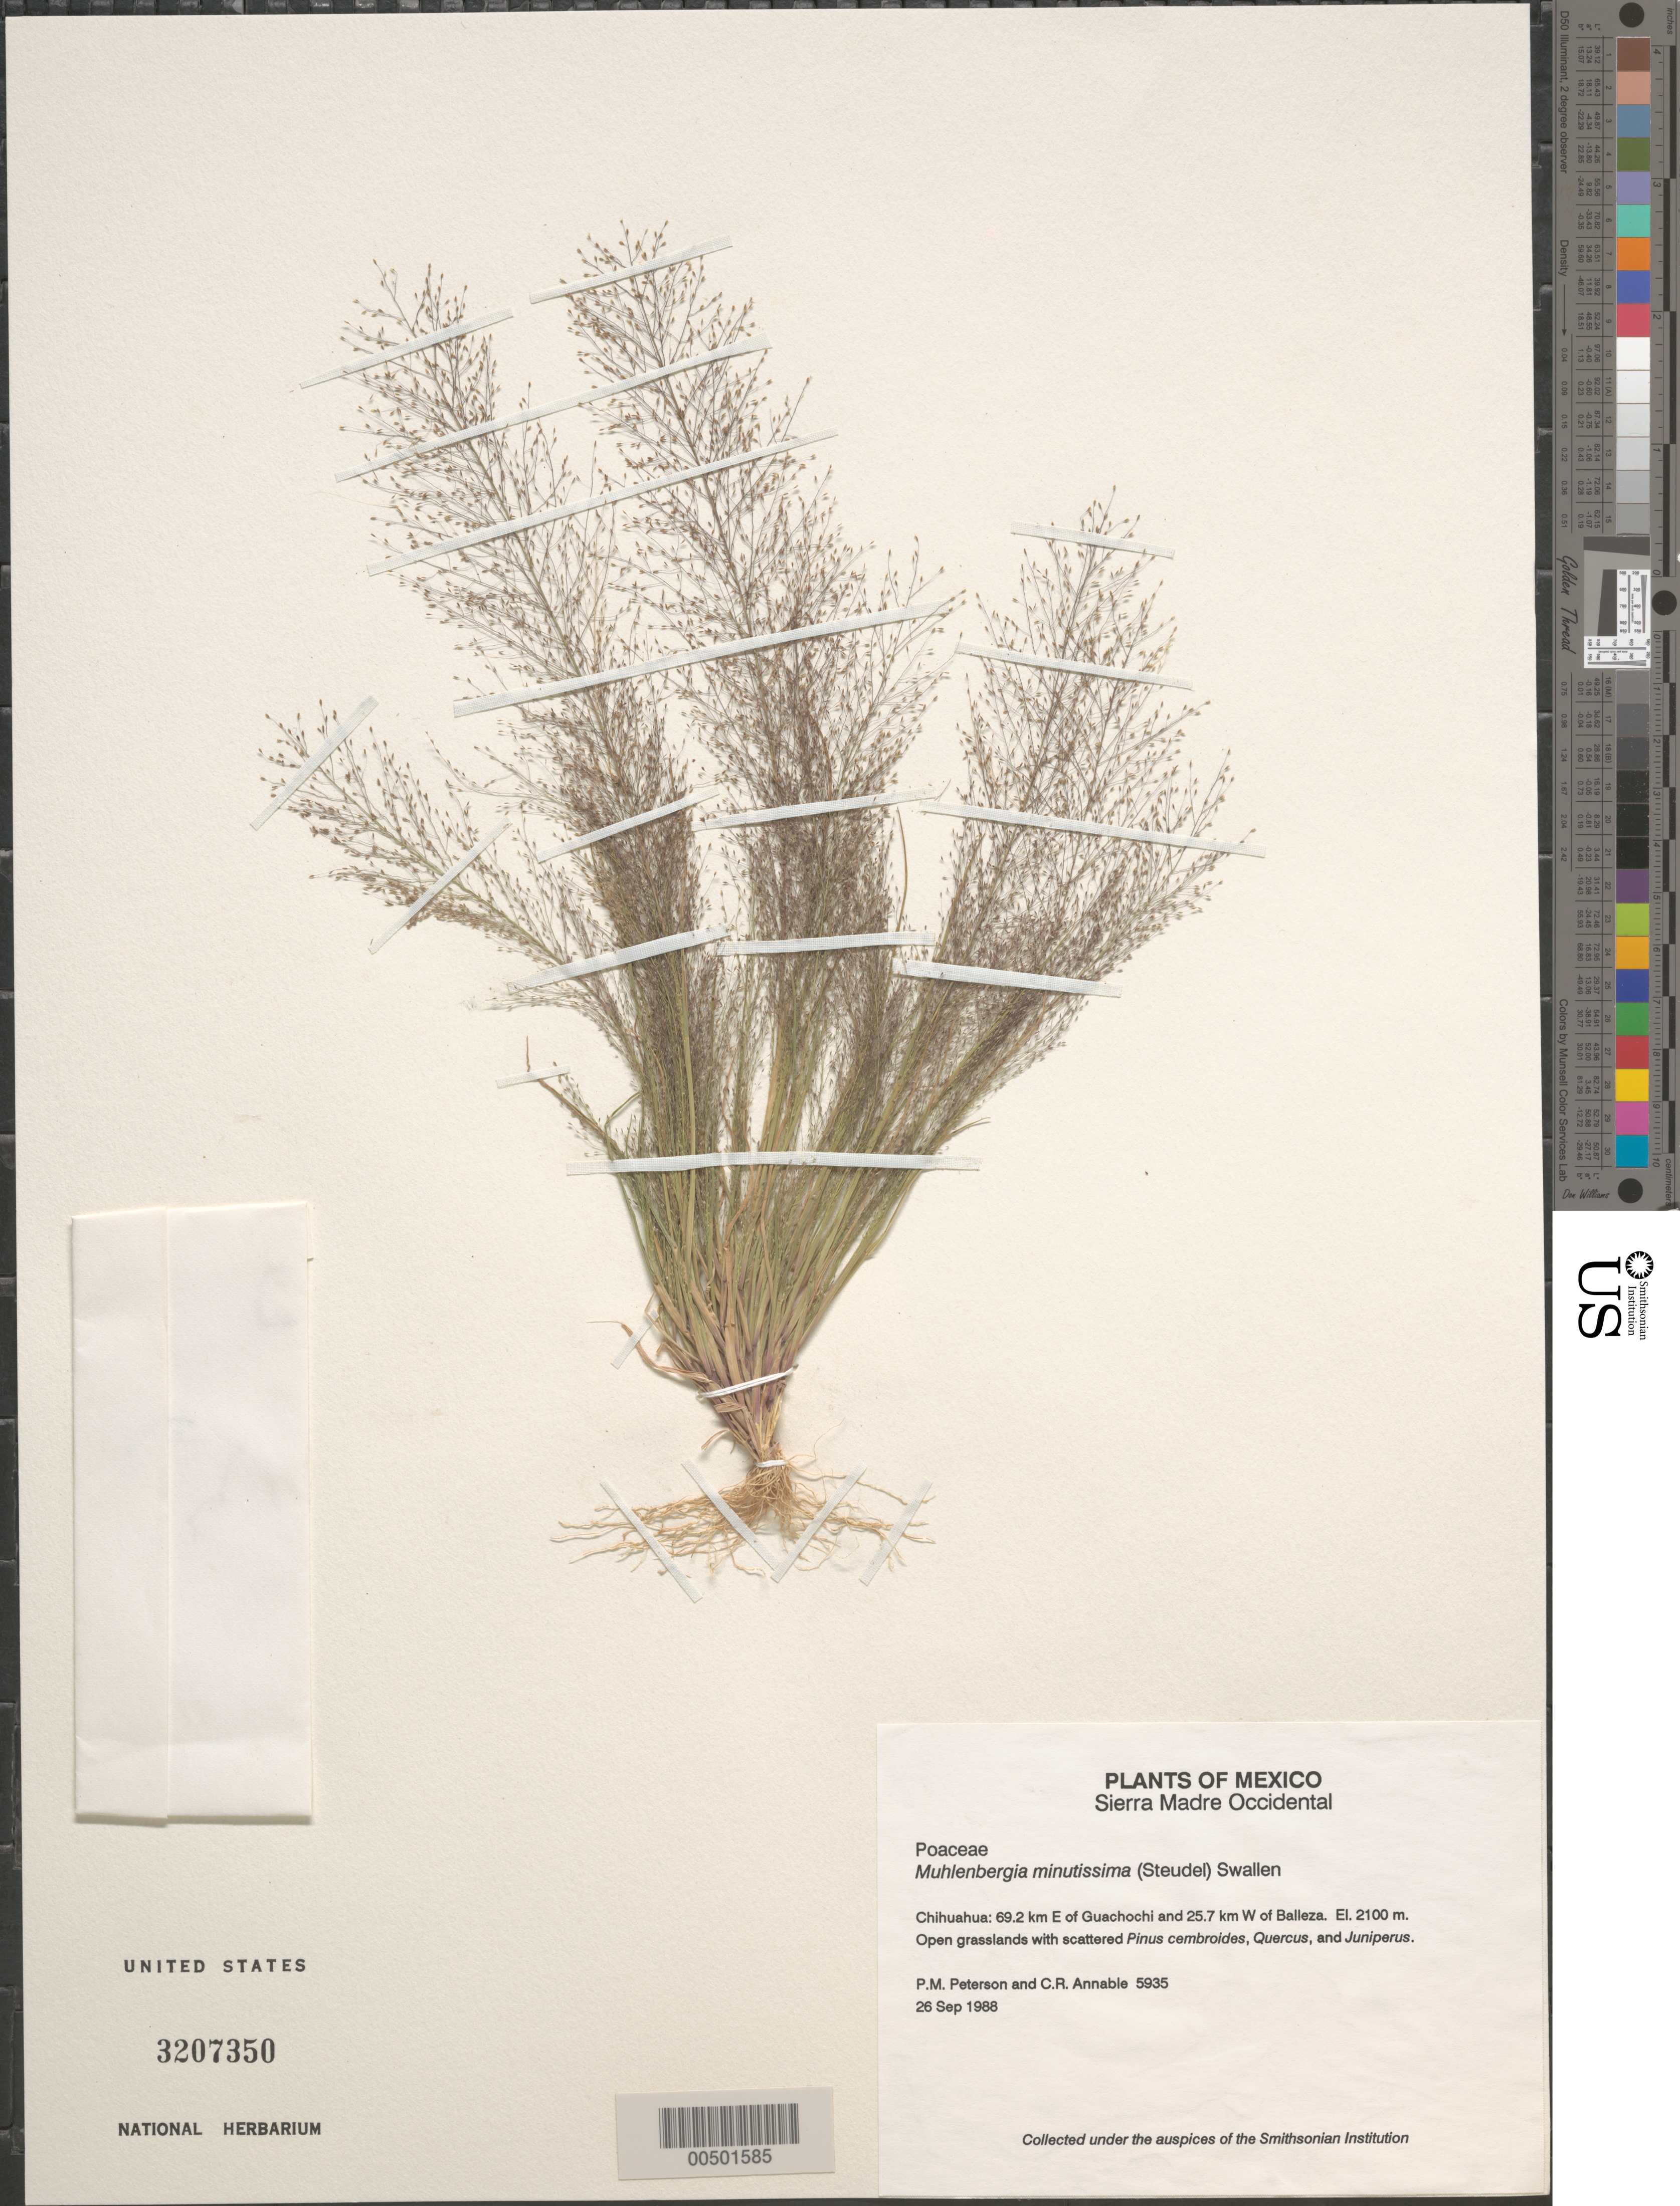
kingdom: Plantae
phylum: Tracheophyta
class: Liliopsida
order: Poales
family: Poaceae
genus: Muhlenbergia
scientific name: Muhlenbergia minutissima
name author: (Steud.) Swallen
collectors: P. M. Peterson & C. R. Annable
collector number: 05935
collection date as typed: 26 Sep 1988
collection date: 1988-09-26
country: Mexico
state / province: Chihuahua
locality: Sierra Madre Occidental, 69.2 km E of Guachochi and 25.7 km W of Balleza.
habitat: Open grasslands with scattered Pinus cembroides, Quercus, and Juniperus.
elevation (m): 2100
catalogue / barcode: US 3207350